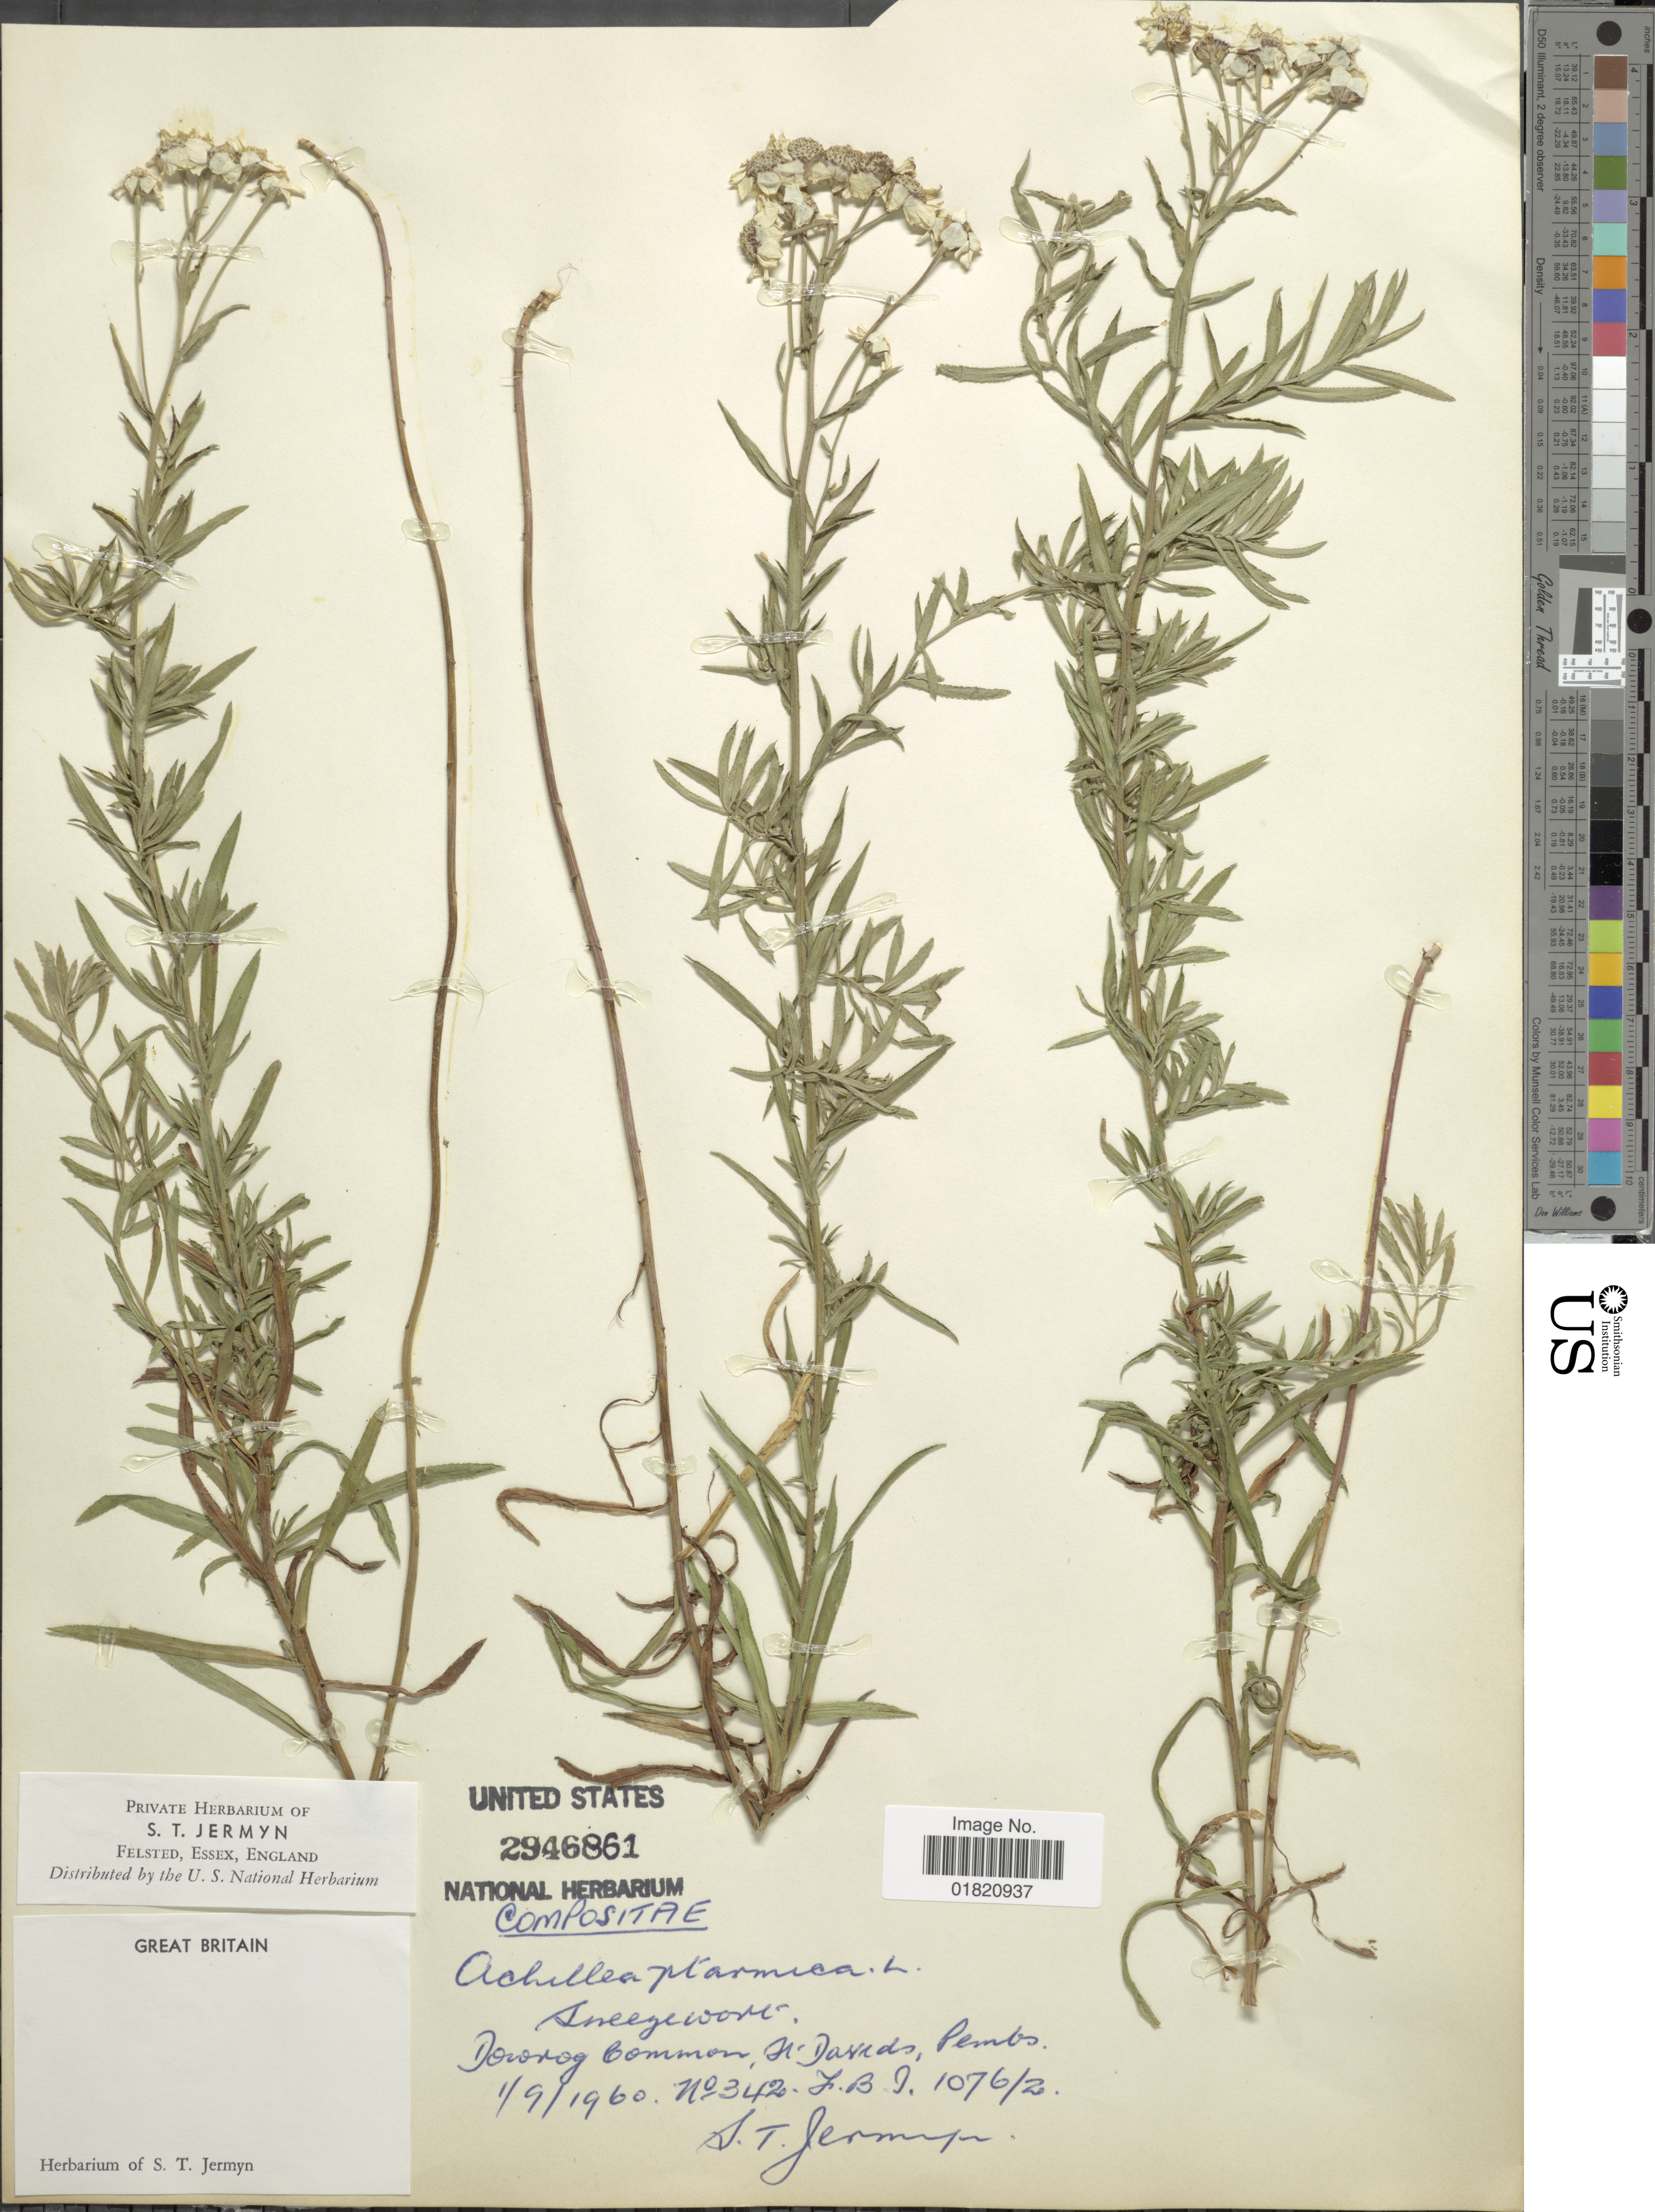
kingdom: Plantae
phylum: Tracheophyta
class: Magnoliopsida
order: Asterales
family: Asteraceae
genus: Achillea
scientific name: Achillea ptarmica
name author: L.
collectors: S. Jermyn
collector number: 342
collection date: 1960-09-01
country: United Kingdom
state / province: England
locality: Great Britain. St. Davids, Pembs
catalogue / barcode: US 2946861